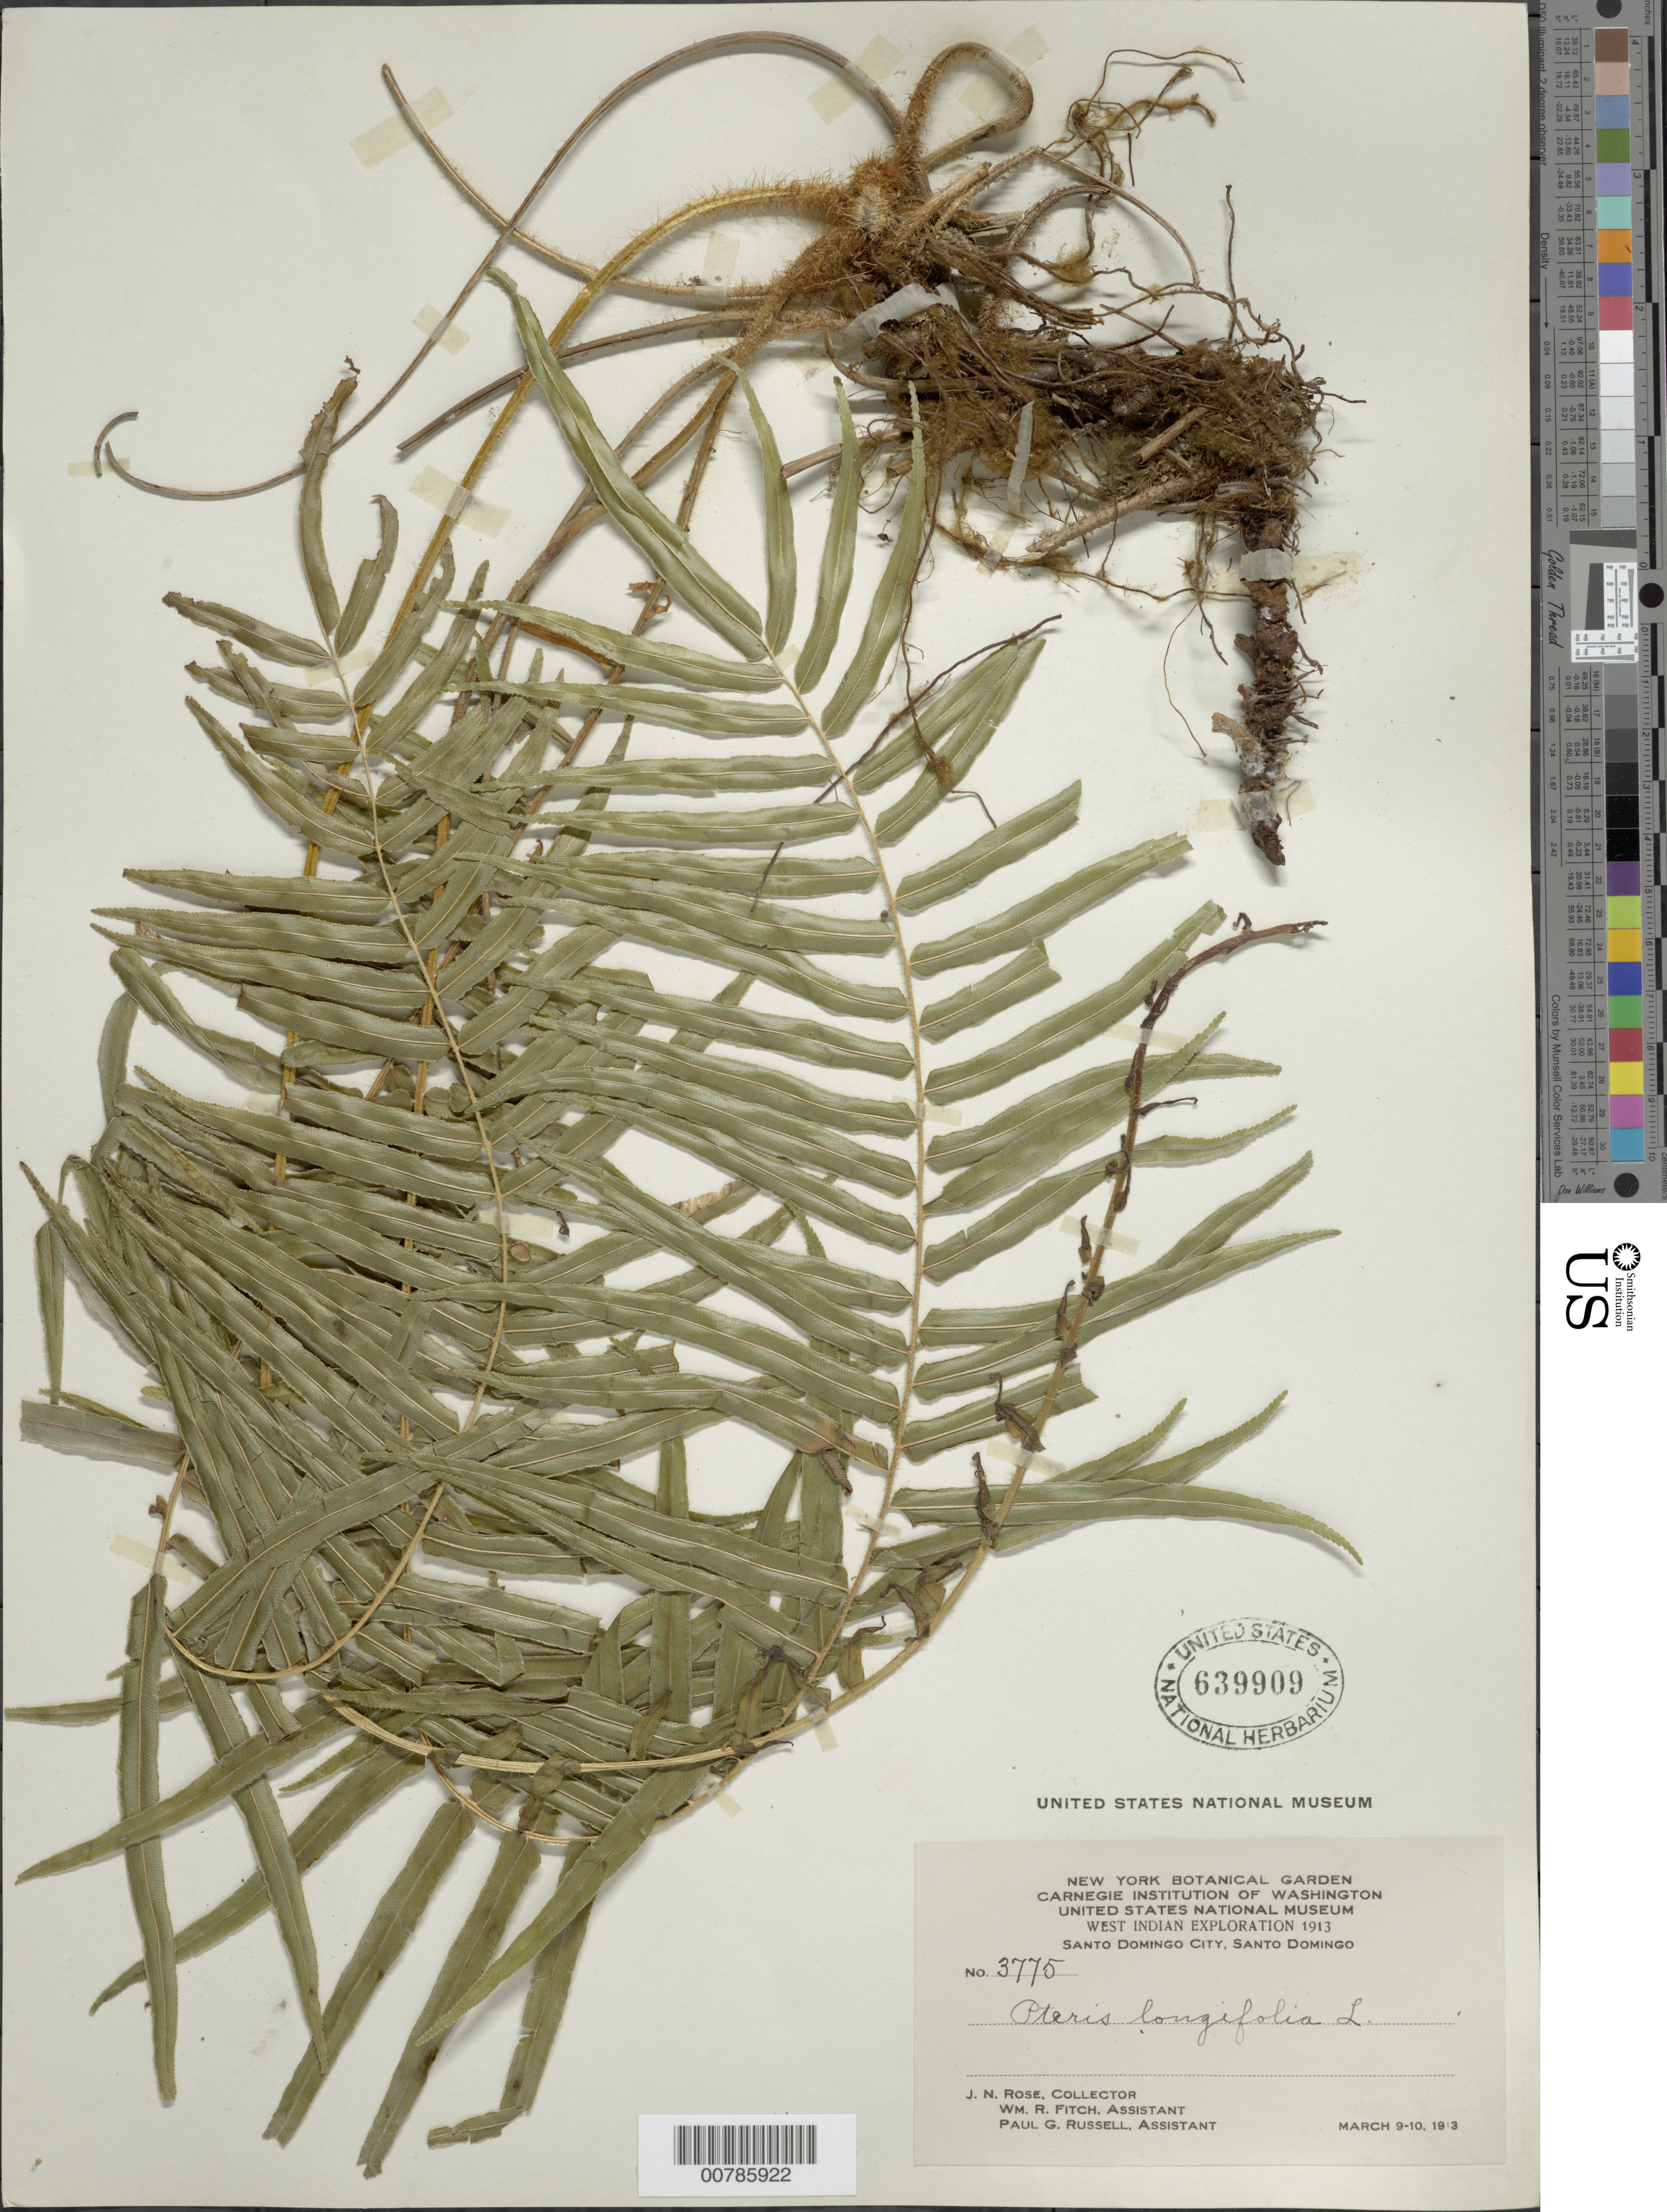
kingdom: Plantae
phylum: Tracheophyta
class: Polypodiopsida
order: Polypodiales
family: Pteridaceae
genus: Pteris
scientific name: Pteris longifolia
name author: L.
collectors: J. N. Rose, W. R. Fitch & P. G. Russell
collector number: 3775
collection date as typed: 09 Mar 1913 to 10 Mar 1913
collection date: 1913-03-09/1913-03-10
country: Dominican Republic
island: Hispaniola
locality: Santo Domingo City.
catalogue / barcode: US 639909